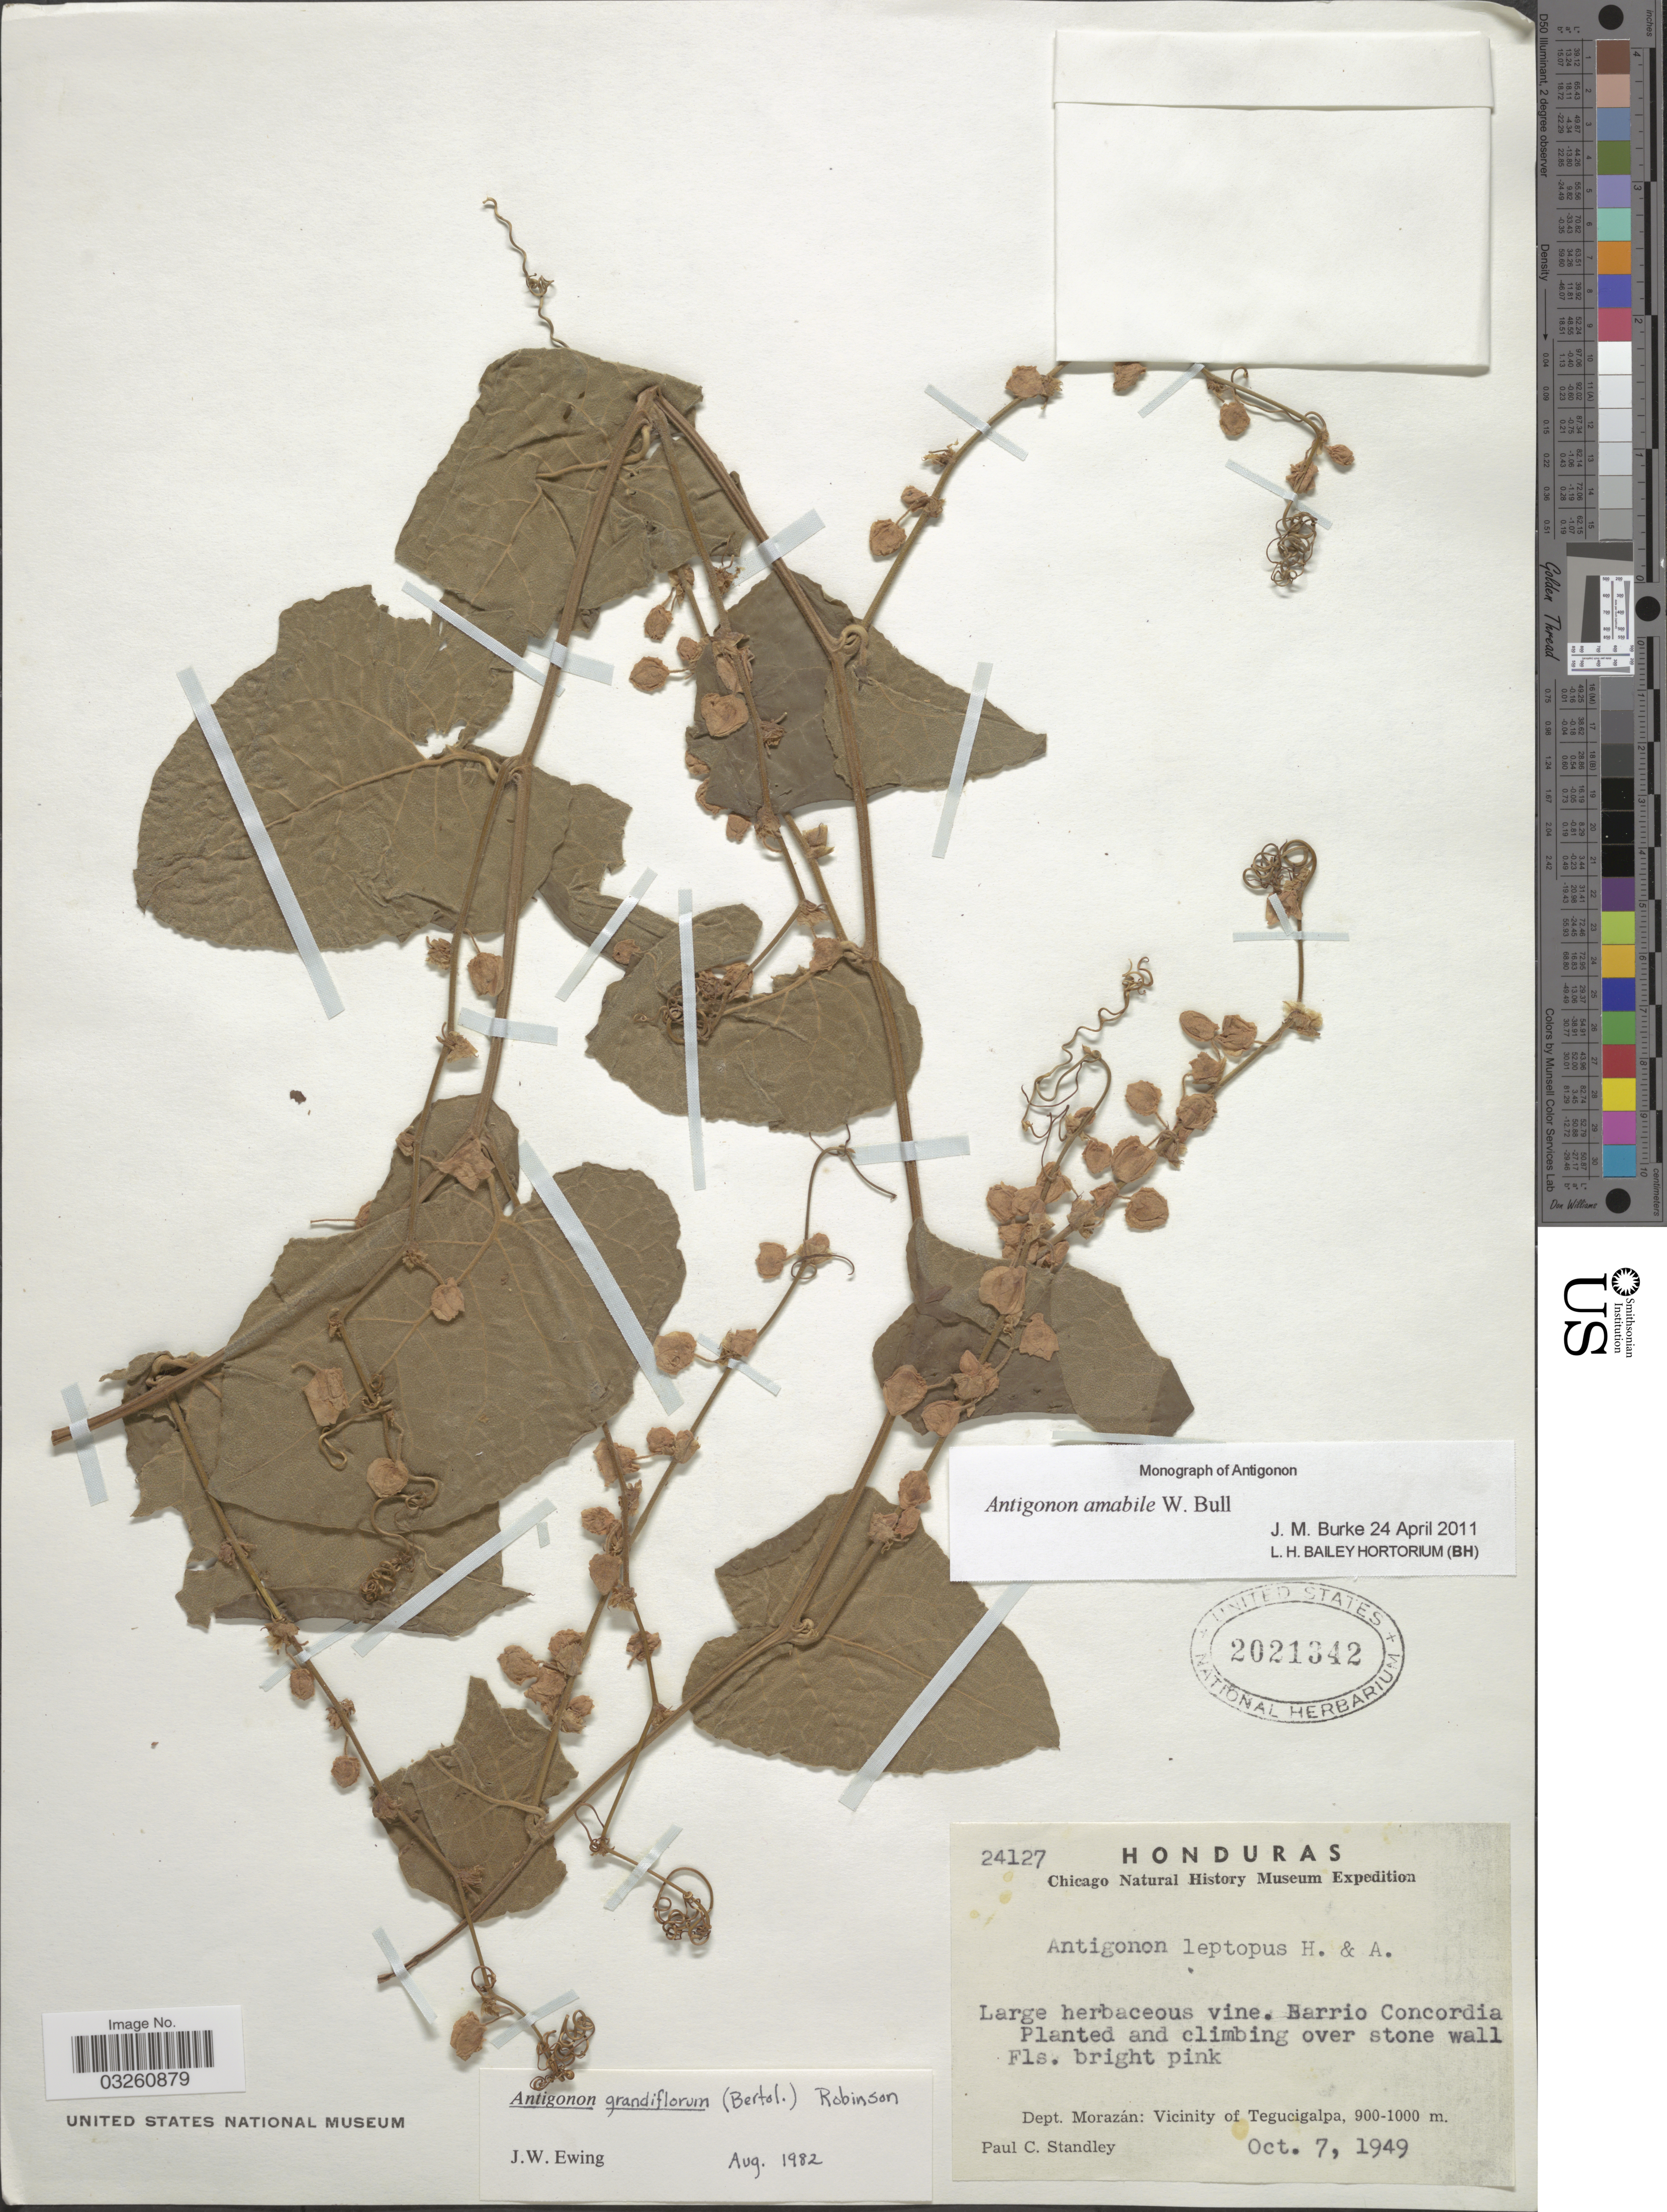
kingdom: Plantae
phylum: Tracheophyta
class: Magnoliopsida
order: Caryophyllales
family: Polygonaceae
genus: Antigonon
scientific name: Antigonon amabile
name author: W. Bull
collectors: P. C. Standley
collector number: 24127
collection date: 1949-10-07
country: Honduras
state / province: Fco. Morazán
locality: Barrio Concordia. Dept. Morazán: Vicinity of Tegucigalpa.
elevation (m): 900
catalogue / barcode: US 2021342